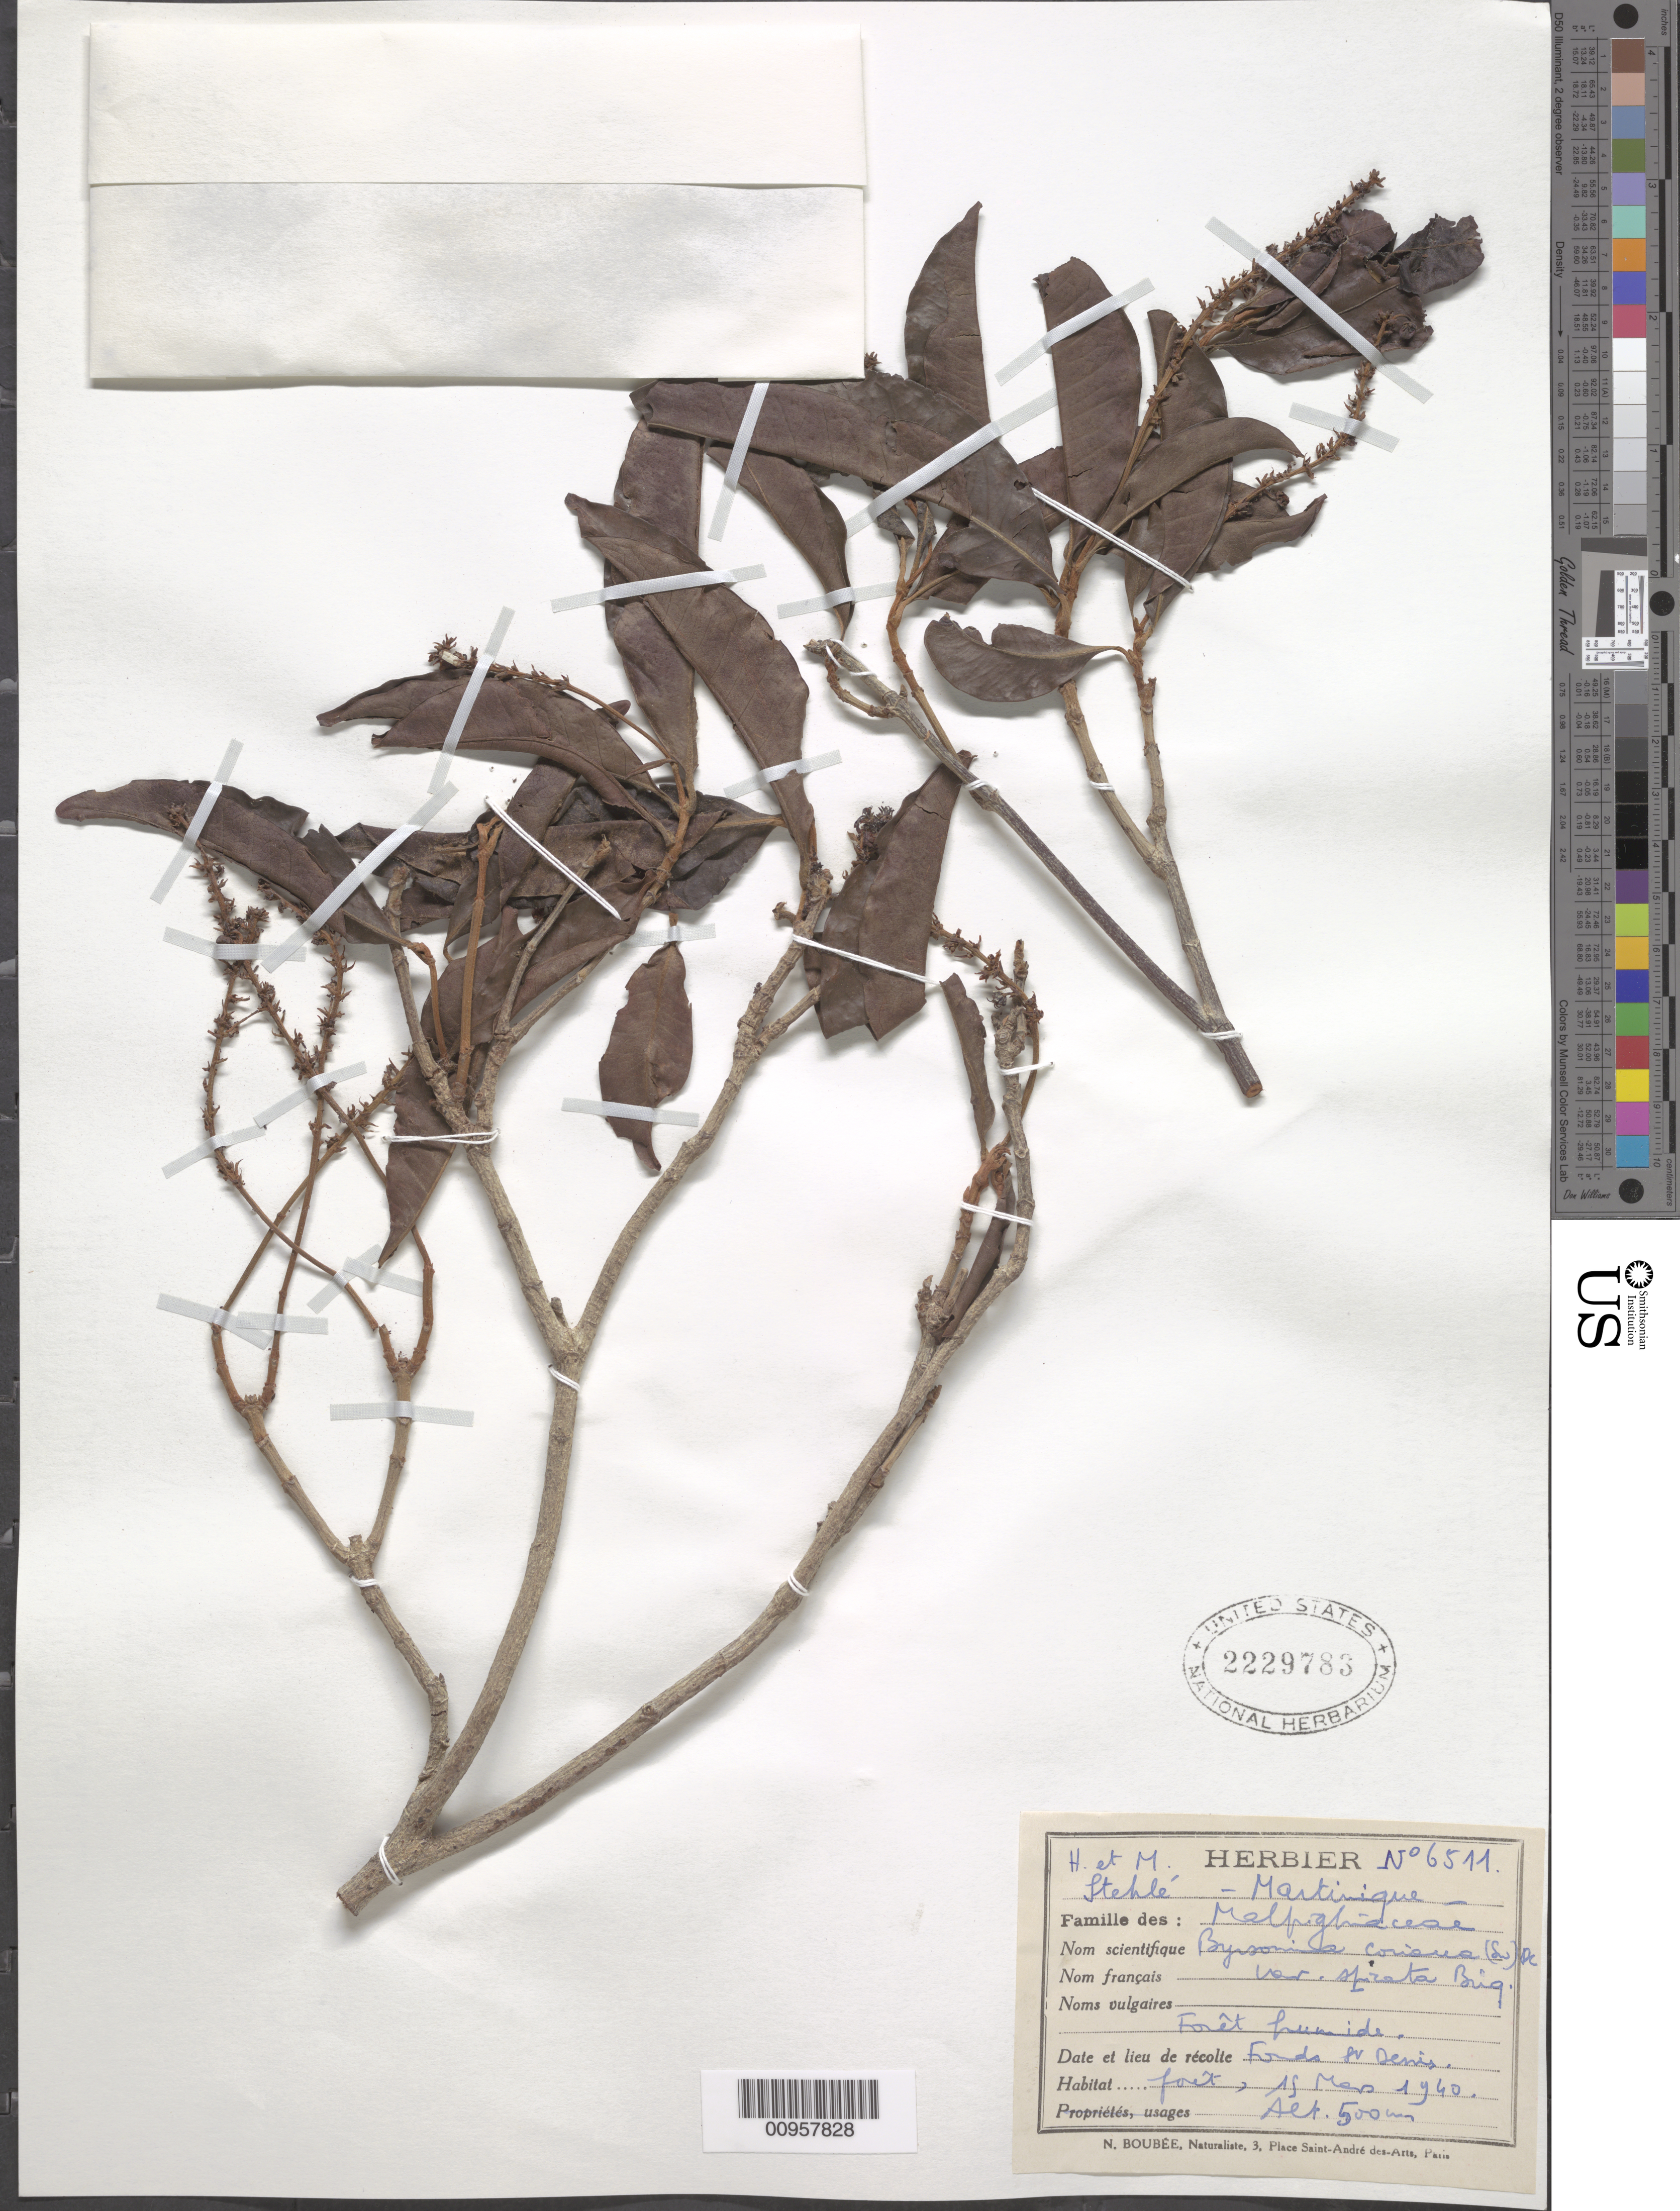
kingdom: Plantae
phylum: Tracheophyta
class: Magnoliopsida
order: Malpighiales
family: Malpighiaceae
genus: Byrsonima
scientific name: Byrsonima spicata (Cav.) DC.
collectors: H. Stehlé & M. Stehlé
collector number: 6511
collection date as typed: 15 Mar 1940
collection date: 1940-03-15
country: Martinique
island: Martinique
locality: Fonds St. Denis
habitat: Forêt humide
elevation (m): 500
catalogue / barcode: US 2229783